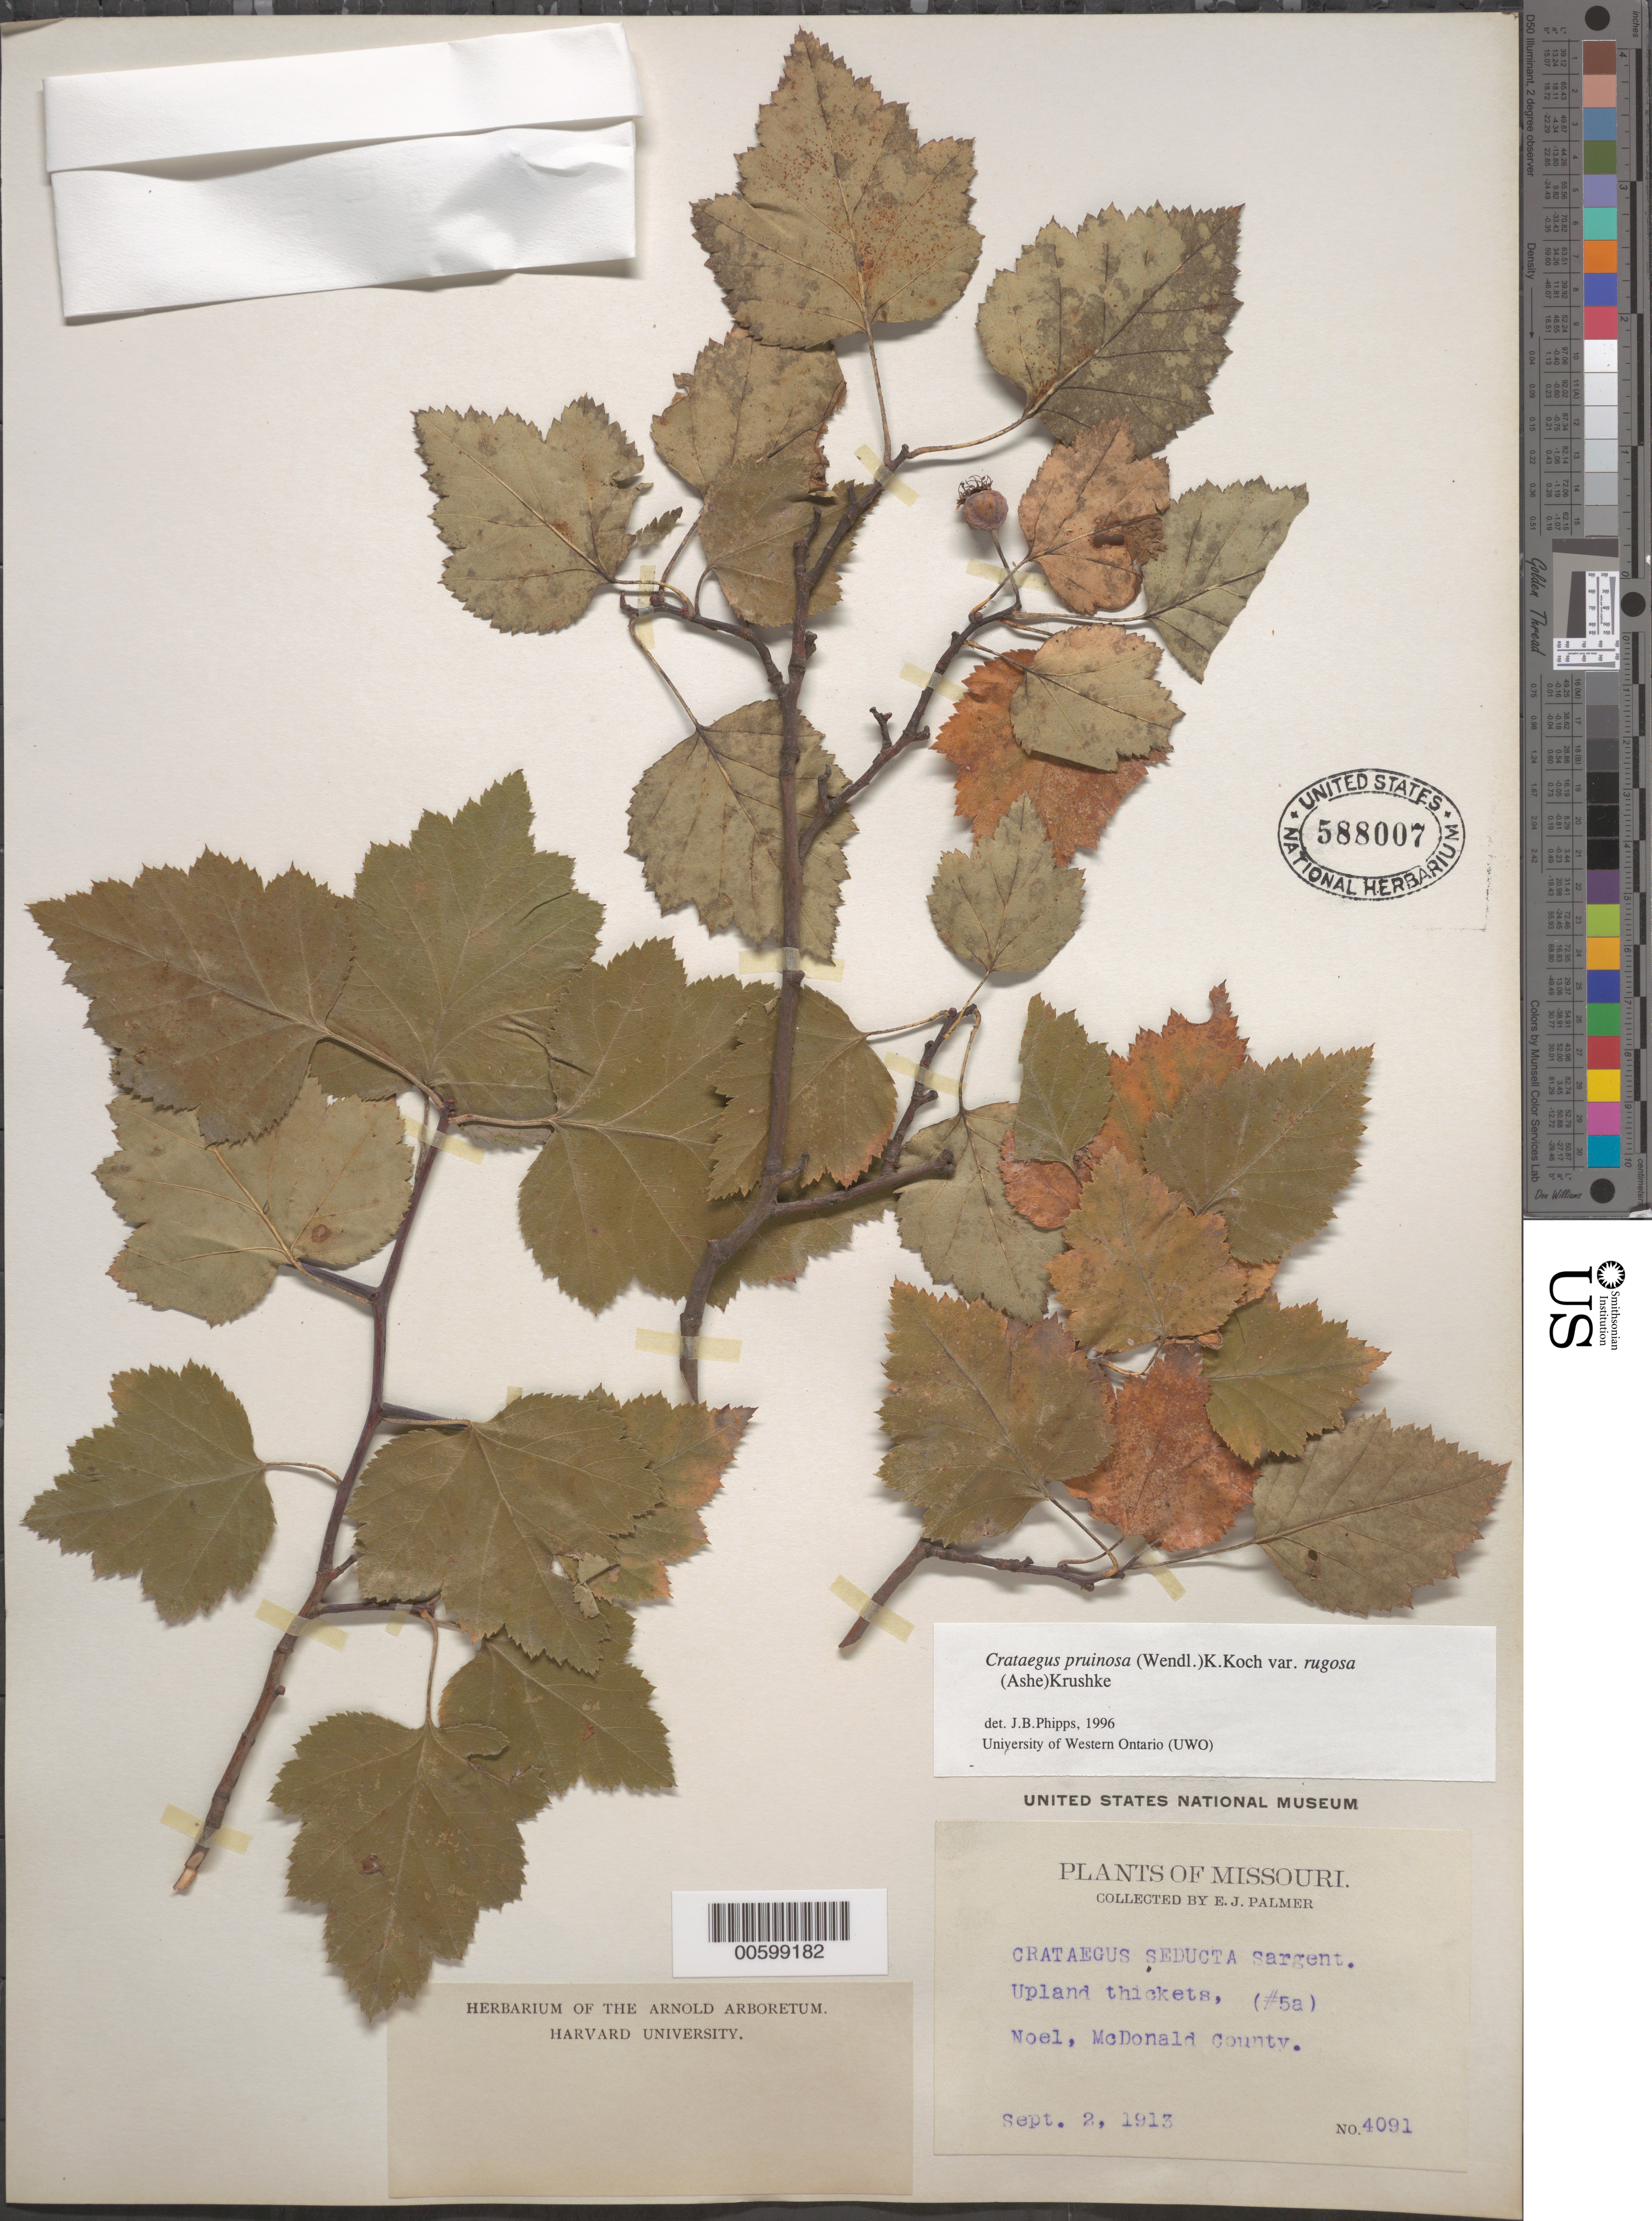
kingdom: Plantae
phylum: Tracheophyta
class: Magnoliopsida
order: Rosales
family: Rosaceae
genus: Crataegus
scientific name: Crataegus pruinosa var. rugosa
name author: (Ashe) Kruschke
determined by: Phipps, James B., (UWO), University of Western Ontario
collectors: E. J. Palmer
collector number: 4091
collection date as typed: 02 Sep 1913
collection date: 1913-09-02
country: United States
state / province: Missouri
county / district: McDonald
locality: Noel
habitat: Upland thickets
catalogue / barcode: US 588007